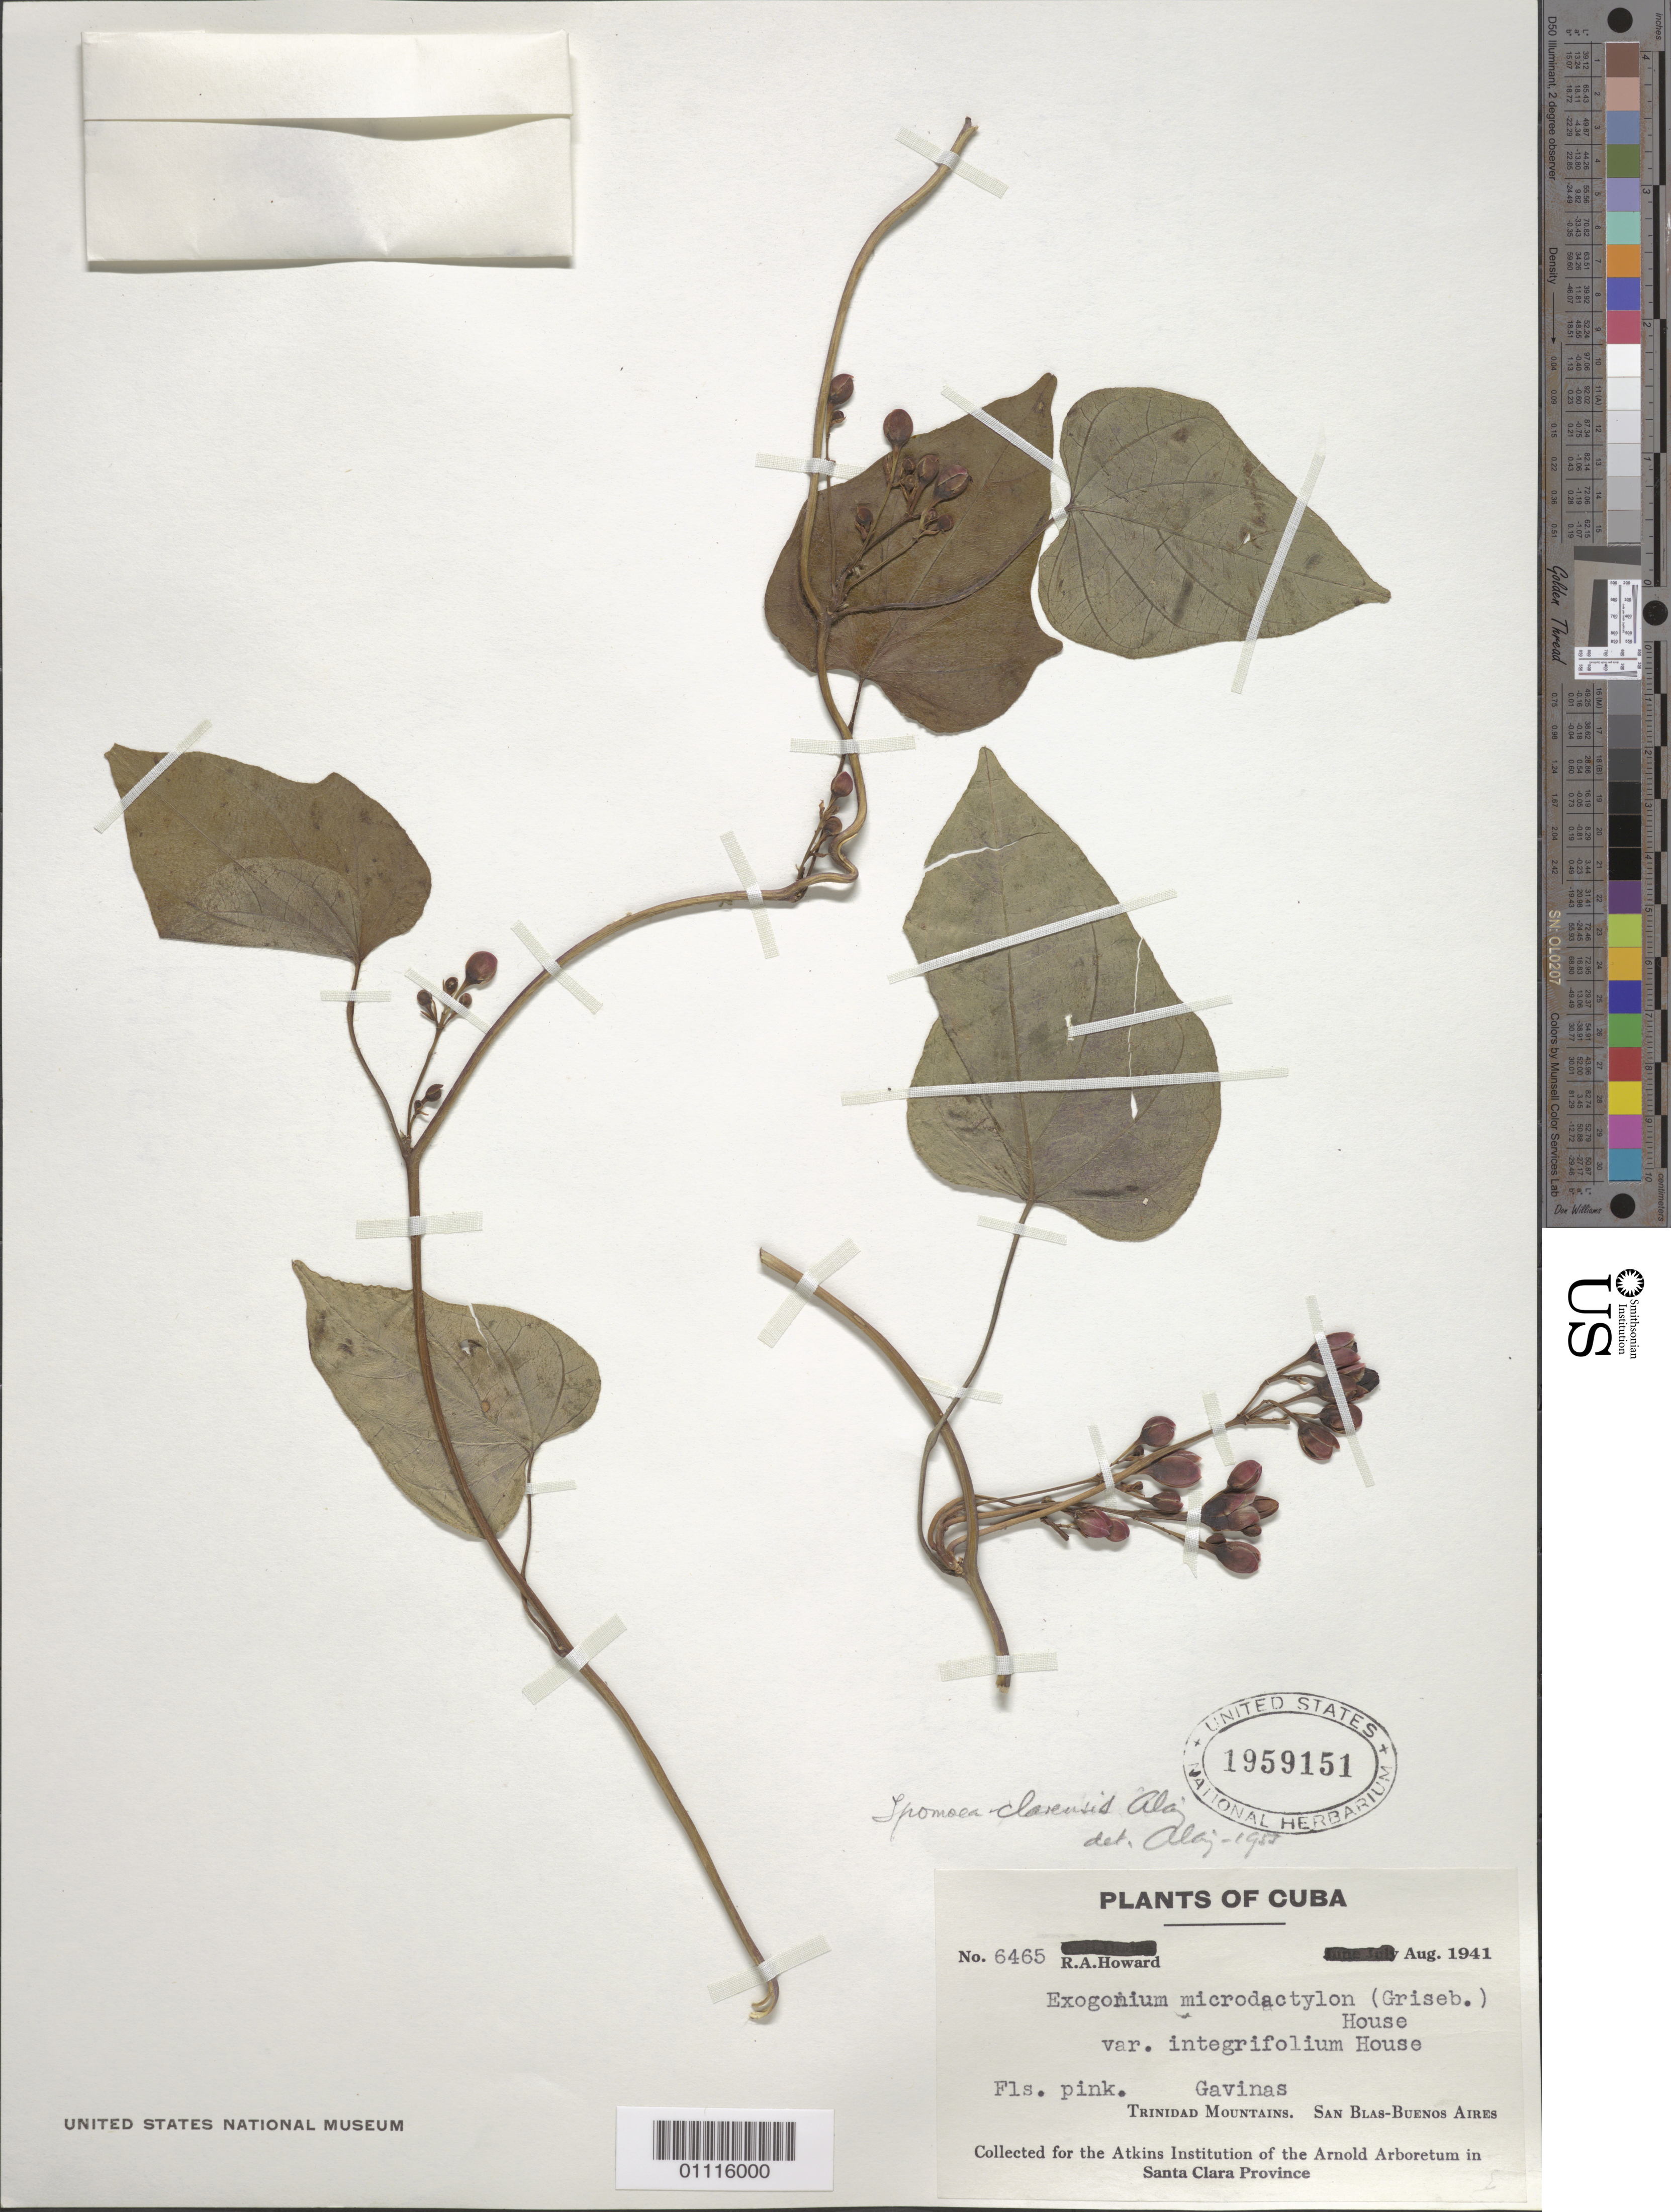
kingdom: Plantae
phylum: Tracheophyta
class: Magnoliopsida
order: Solanales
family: Convolvulaceae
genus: Ipomoea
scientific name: Ipomoea clarensis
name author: Alain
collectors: R. A. Howard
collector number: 6465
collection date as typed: Aug 1941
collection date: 1941-08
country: Cuba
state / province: Sancti Spiritus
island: Cuba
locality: Trinidad Mountains San Blas-Buenos Aires Gavinas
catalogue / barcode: US 1959151